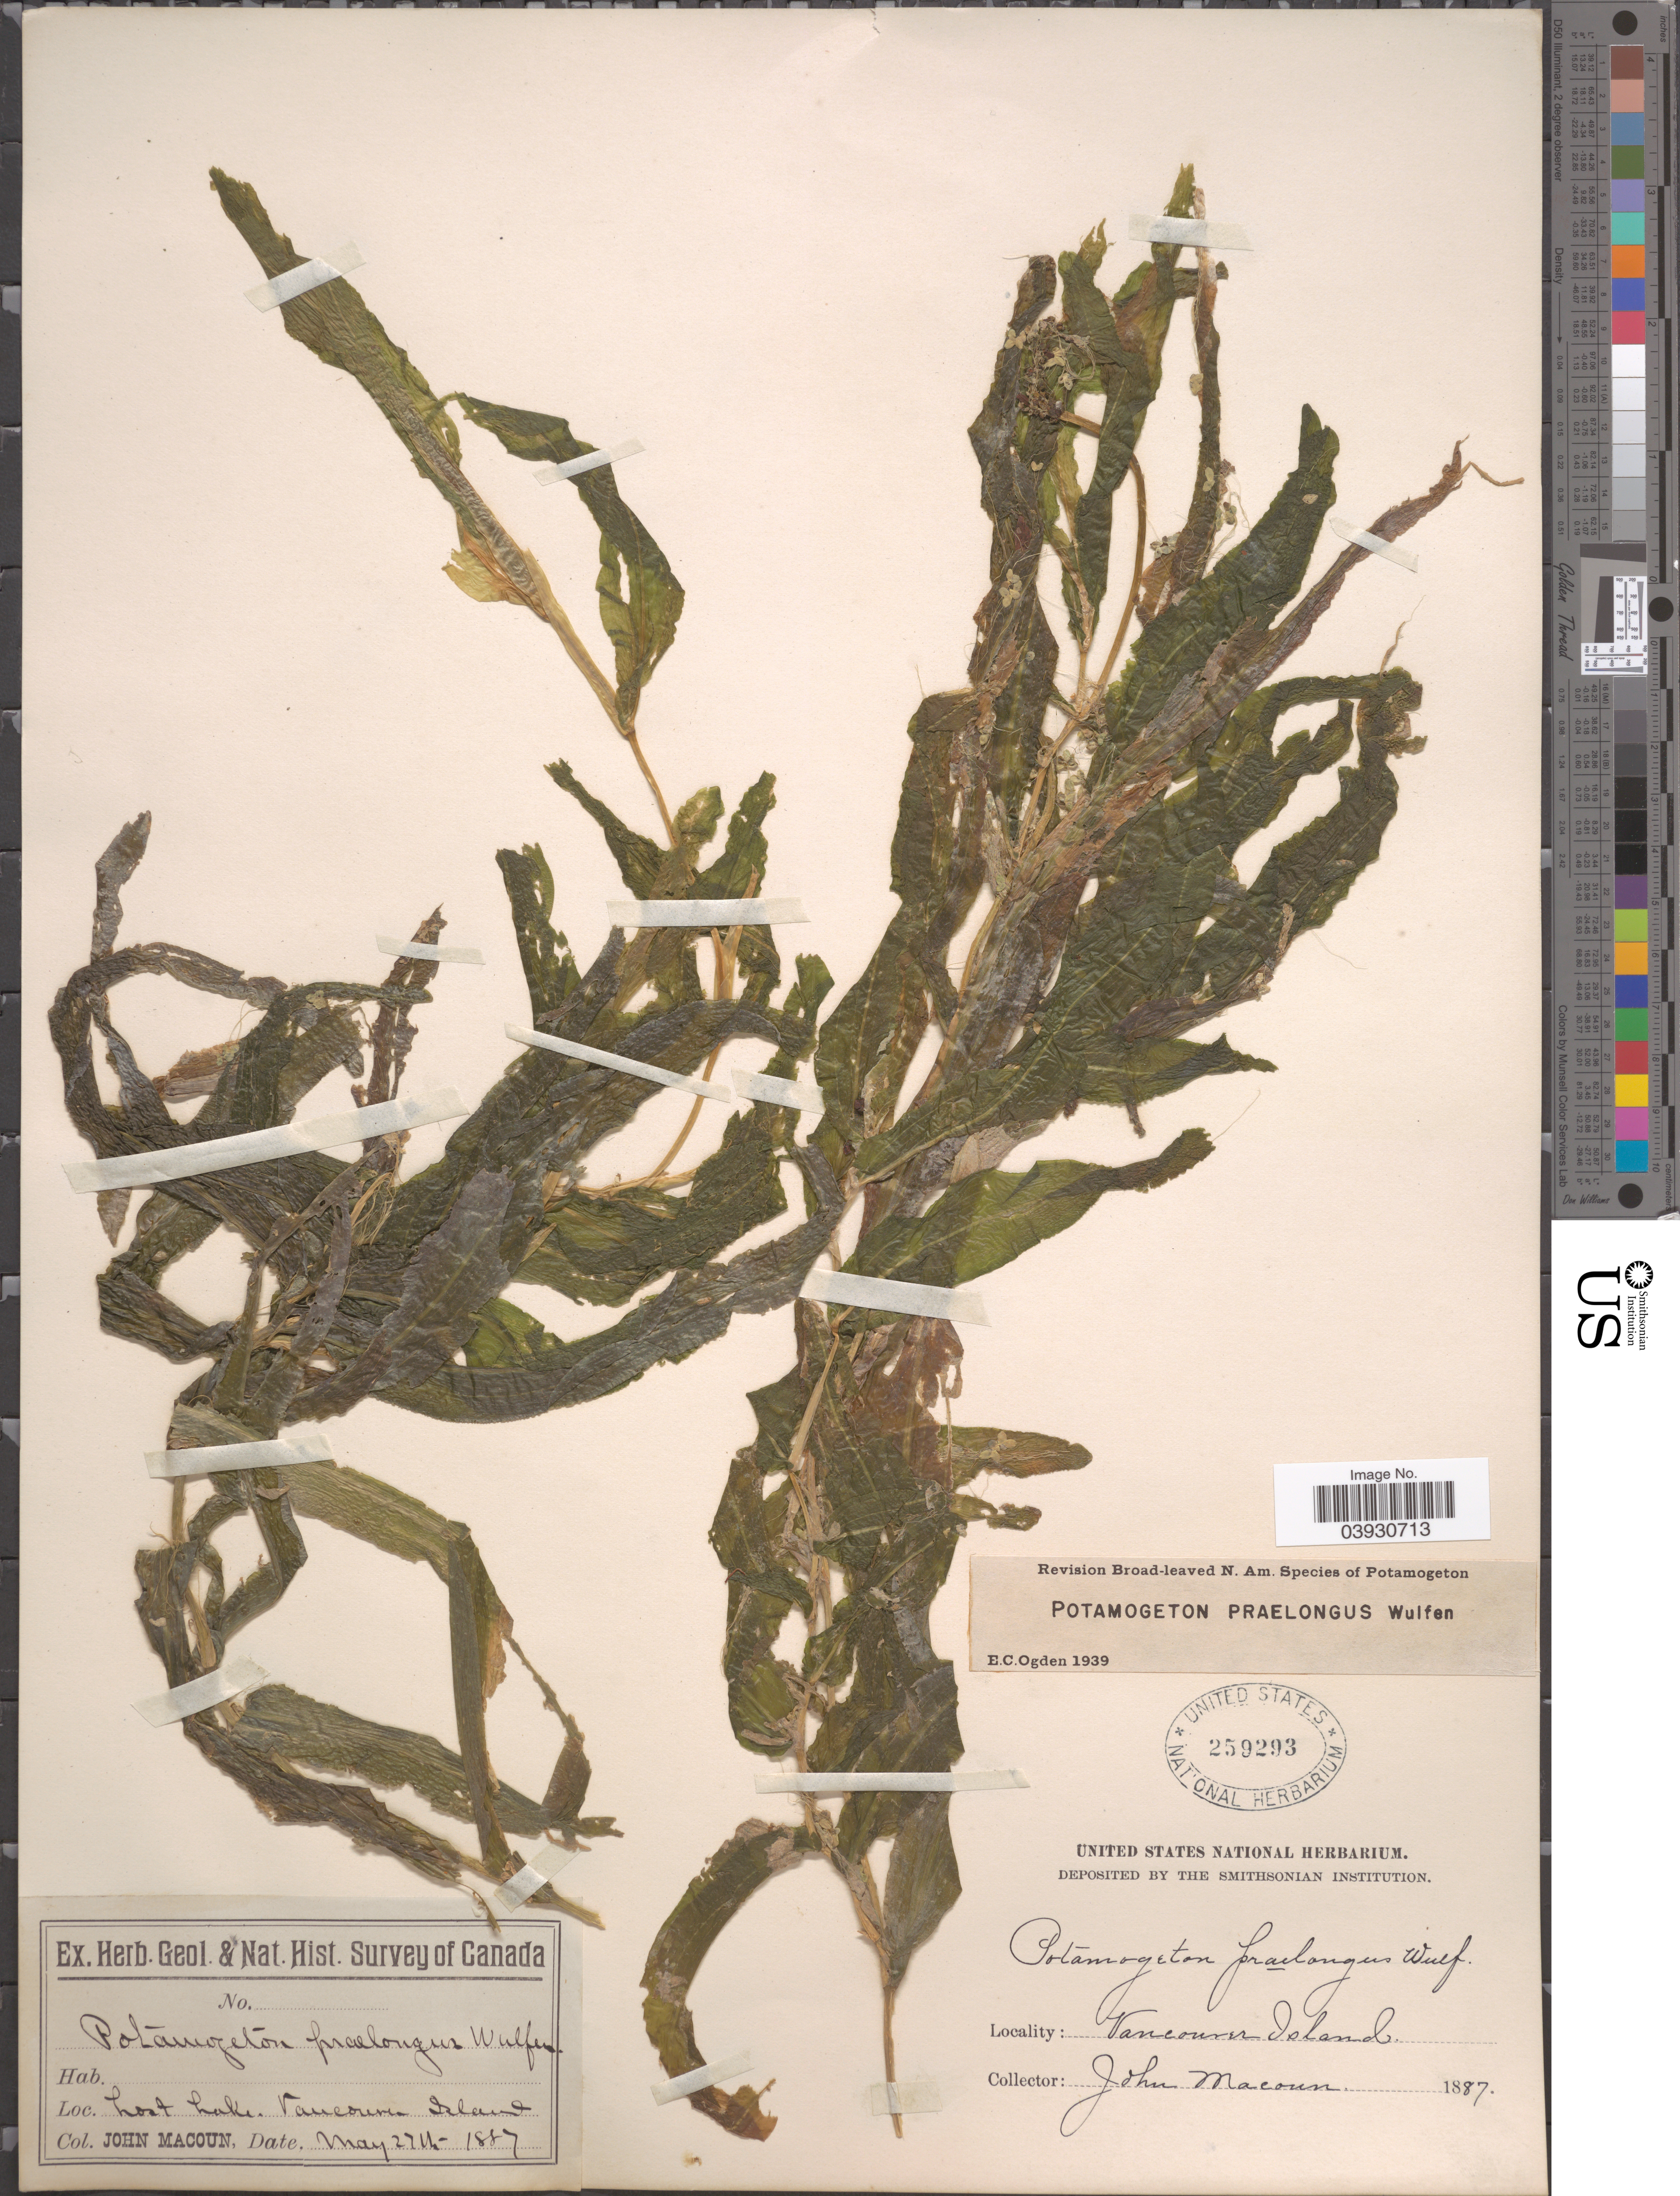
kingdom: Plantae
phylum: Tracheophyta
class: Liliopsida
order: Alismatales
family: Potamogetonaceae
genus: Potamogeton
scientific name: Potamogeton praelongus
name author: Wulfen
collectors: J. Macoun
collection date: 1887-05-27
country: Canada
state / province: British Columbia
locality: Lost Lake. Vancouver Island.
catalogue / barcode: US 259293